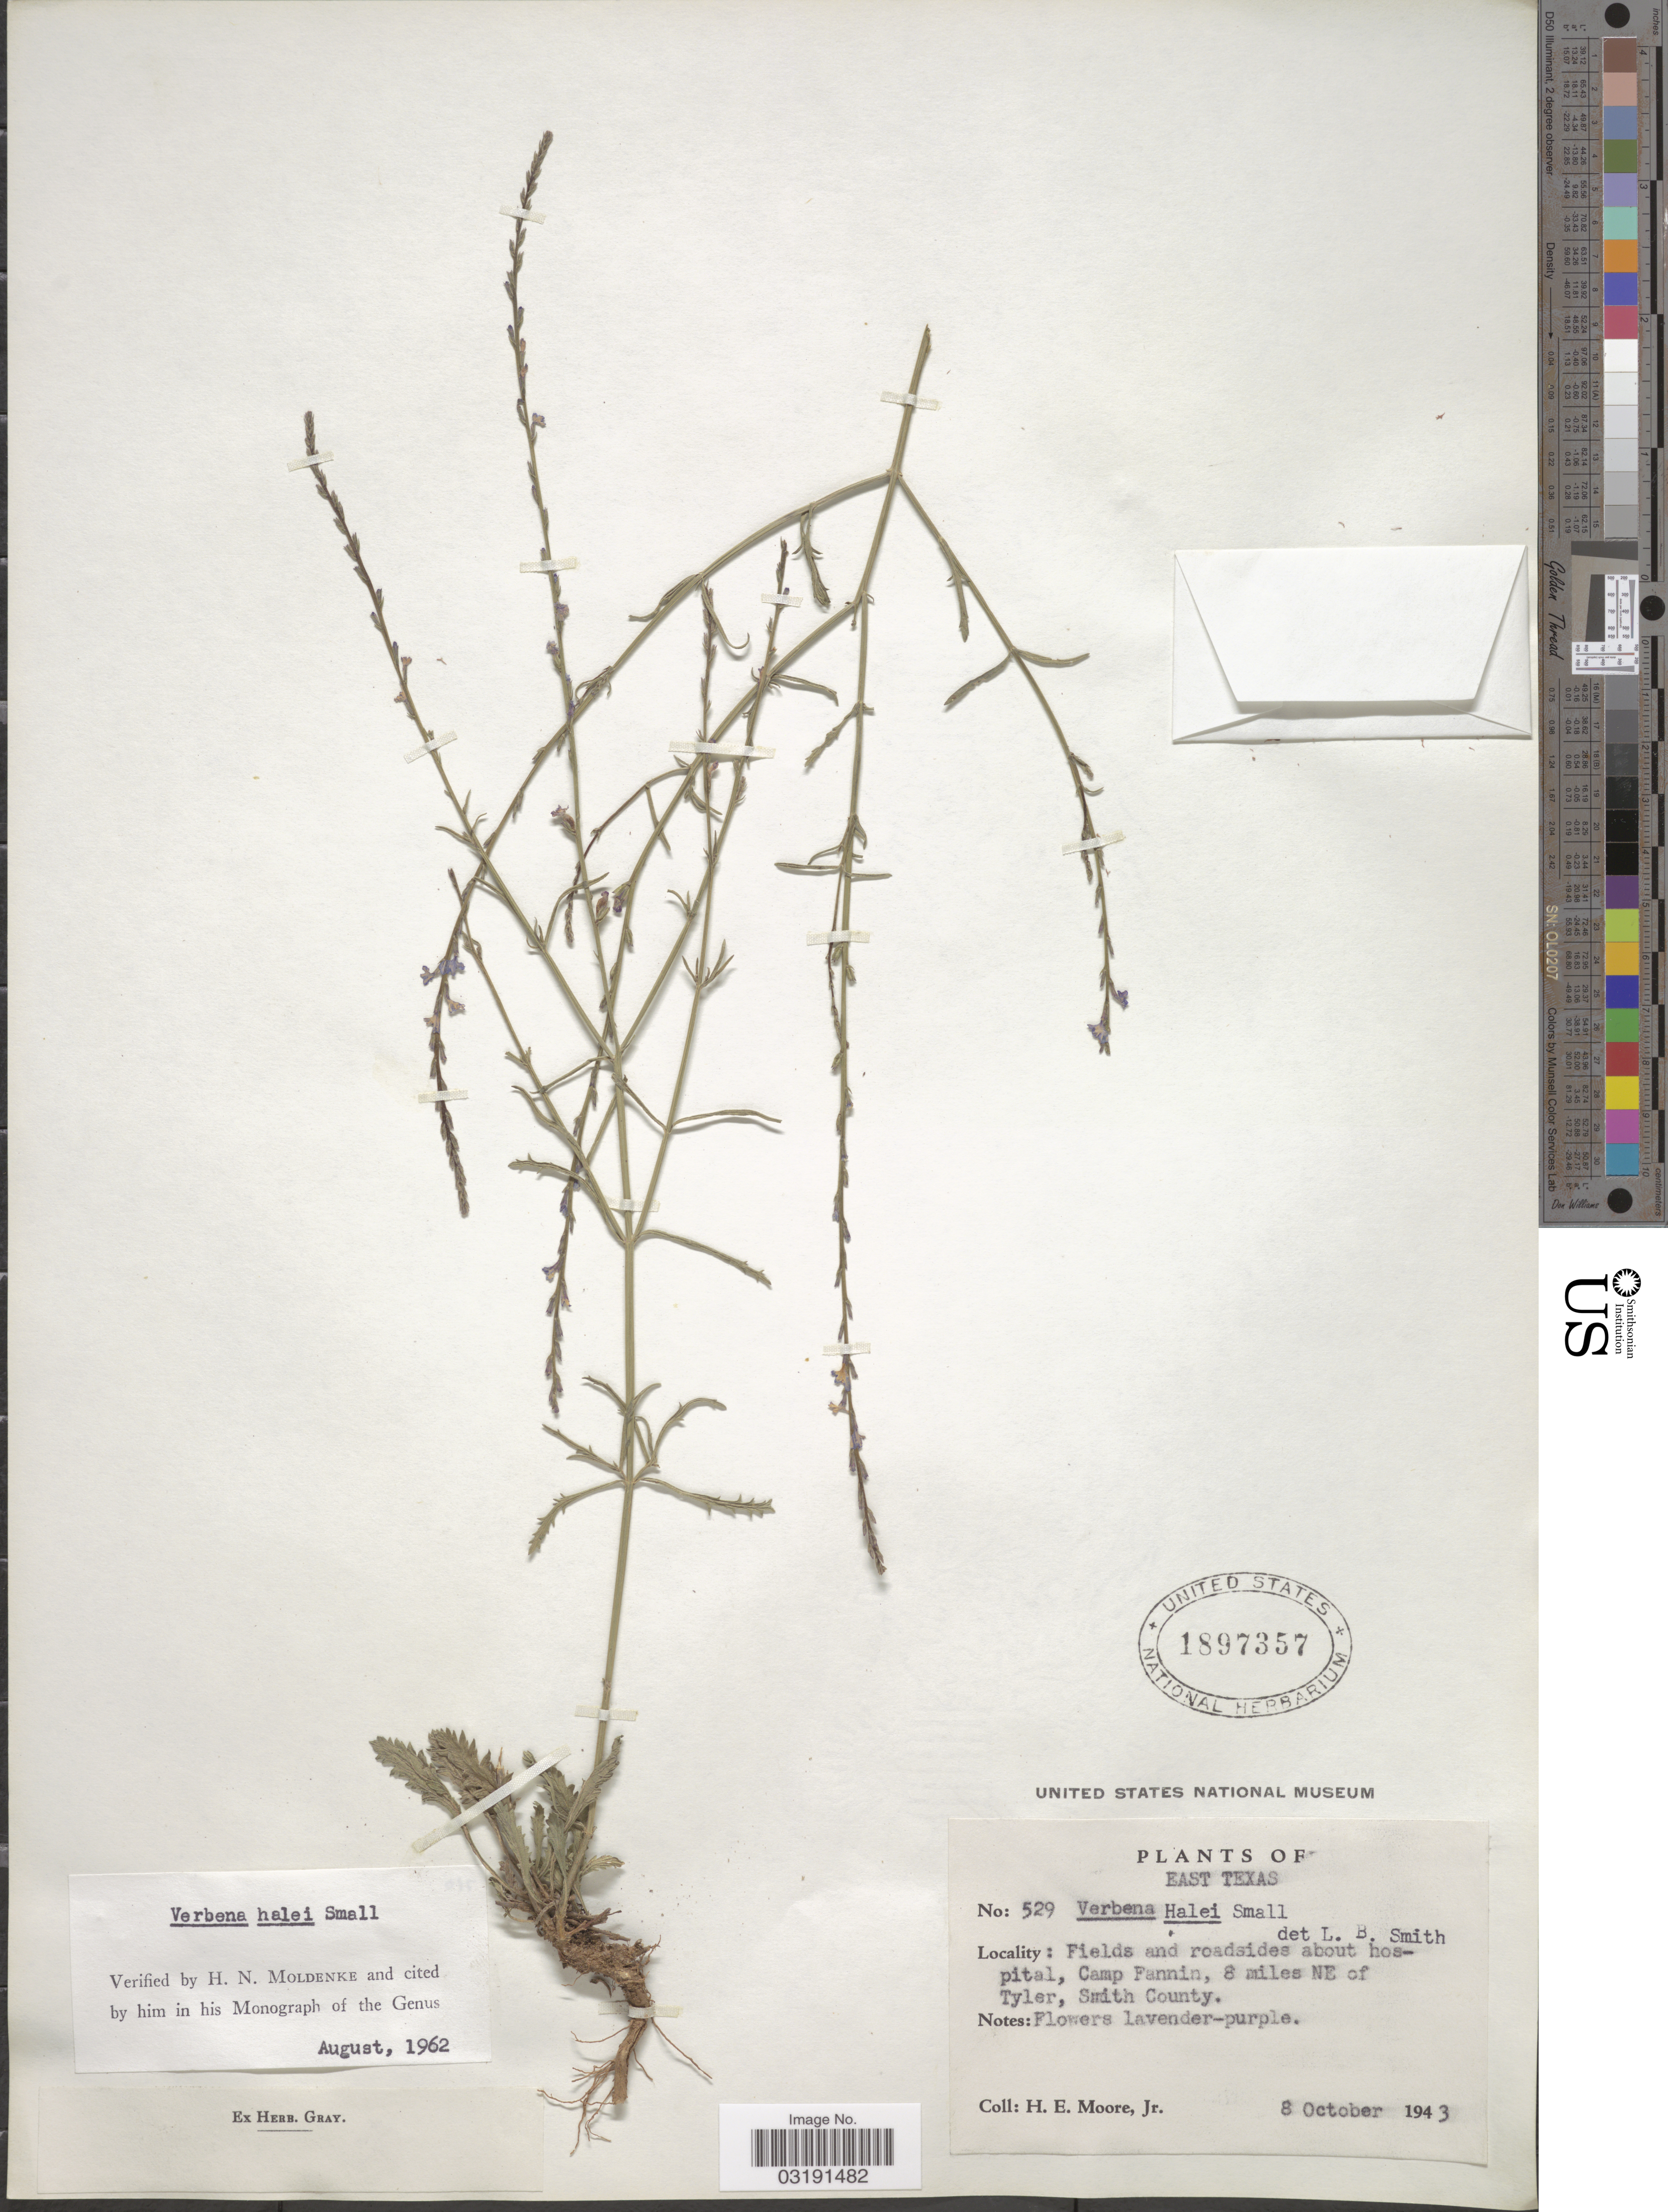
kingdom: Plantae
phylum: Tracheophyta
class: Magnoliopsida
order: Lamiales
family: Verbenaceae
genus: Verbena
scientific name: Verbena halei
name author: Small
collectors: H. Moore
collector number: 529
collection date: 1943-10-08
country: United States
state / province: Texas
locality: East Texas, Fields and roadsides about hospital, Camp Fannin, 8 miles NE of Tyler, Smith County.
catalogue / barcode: US 1897357